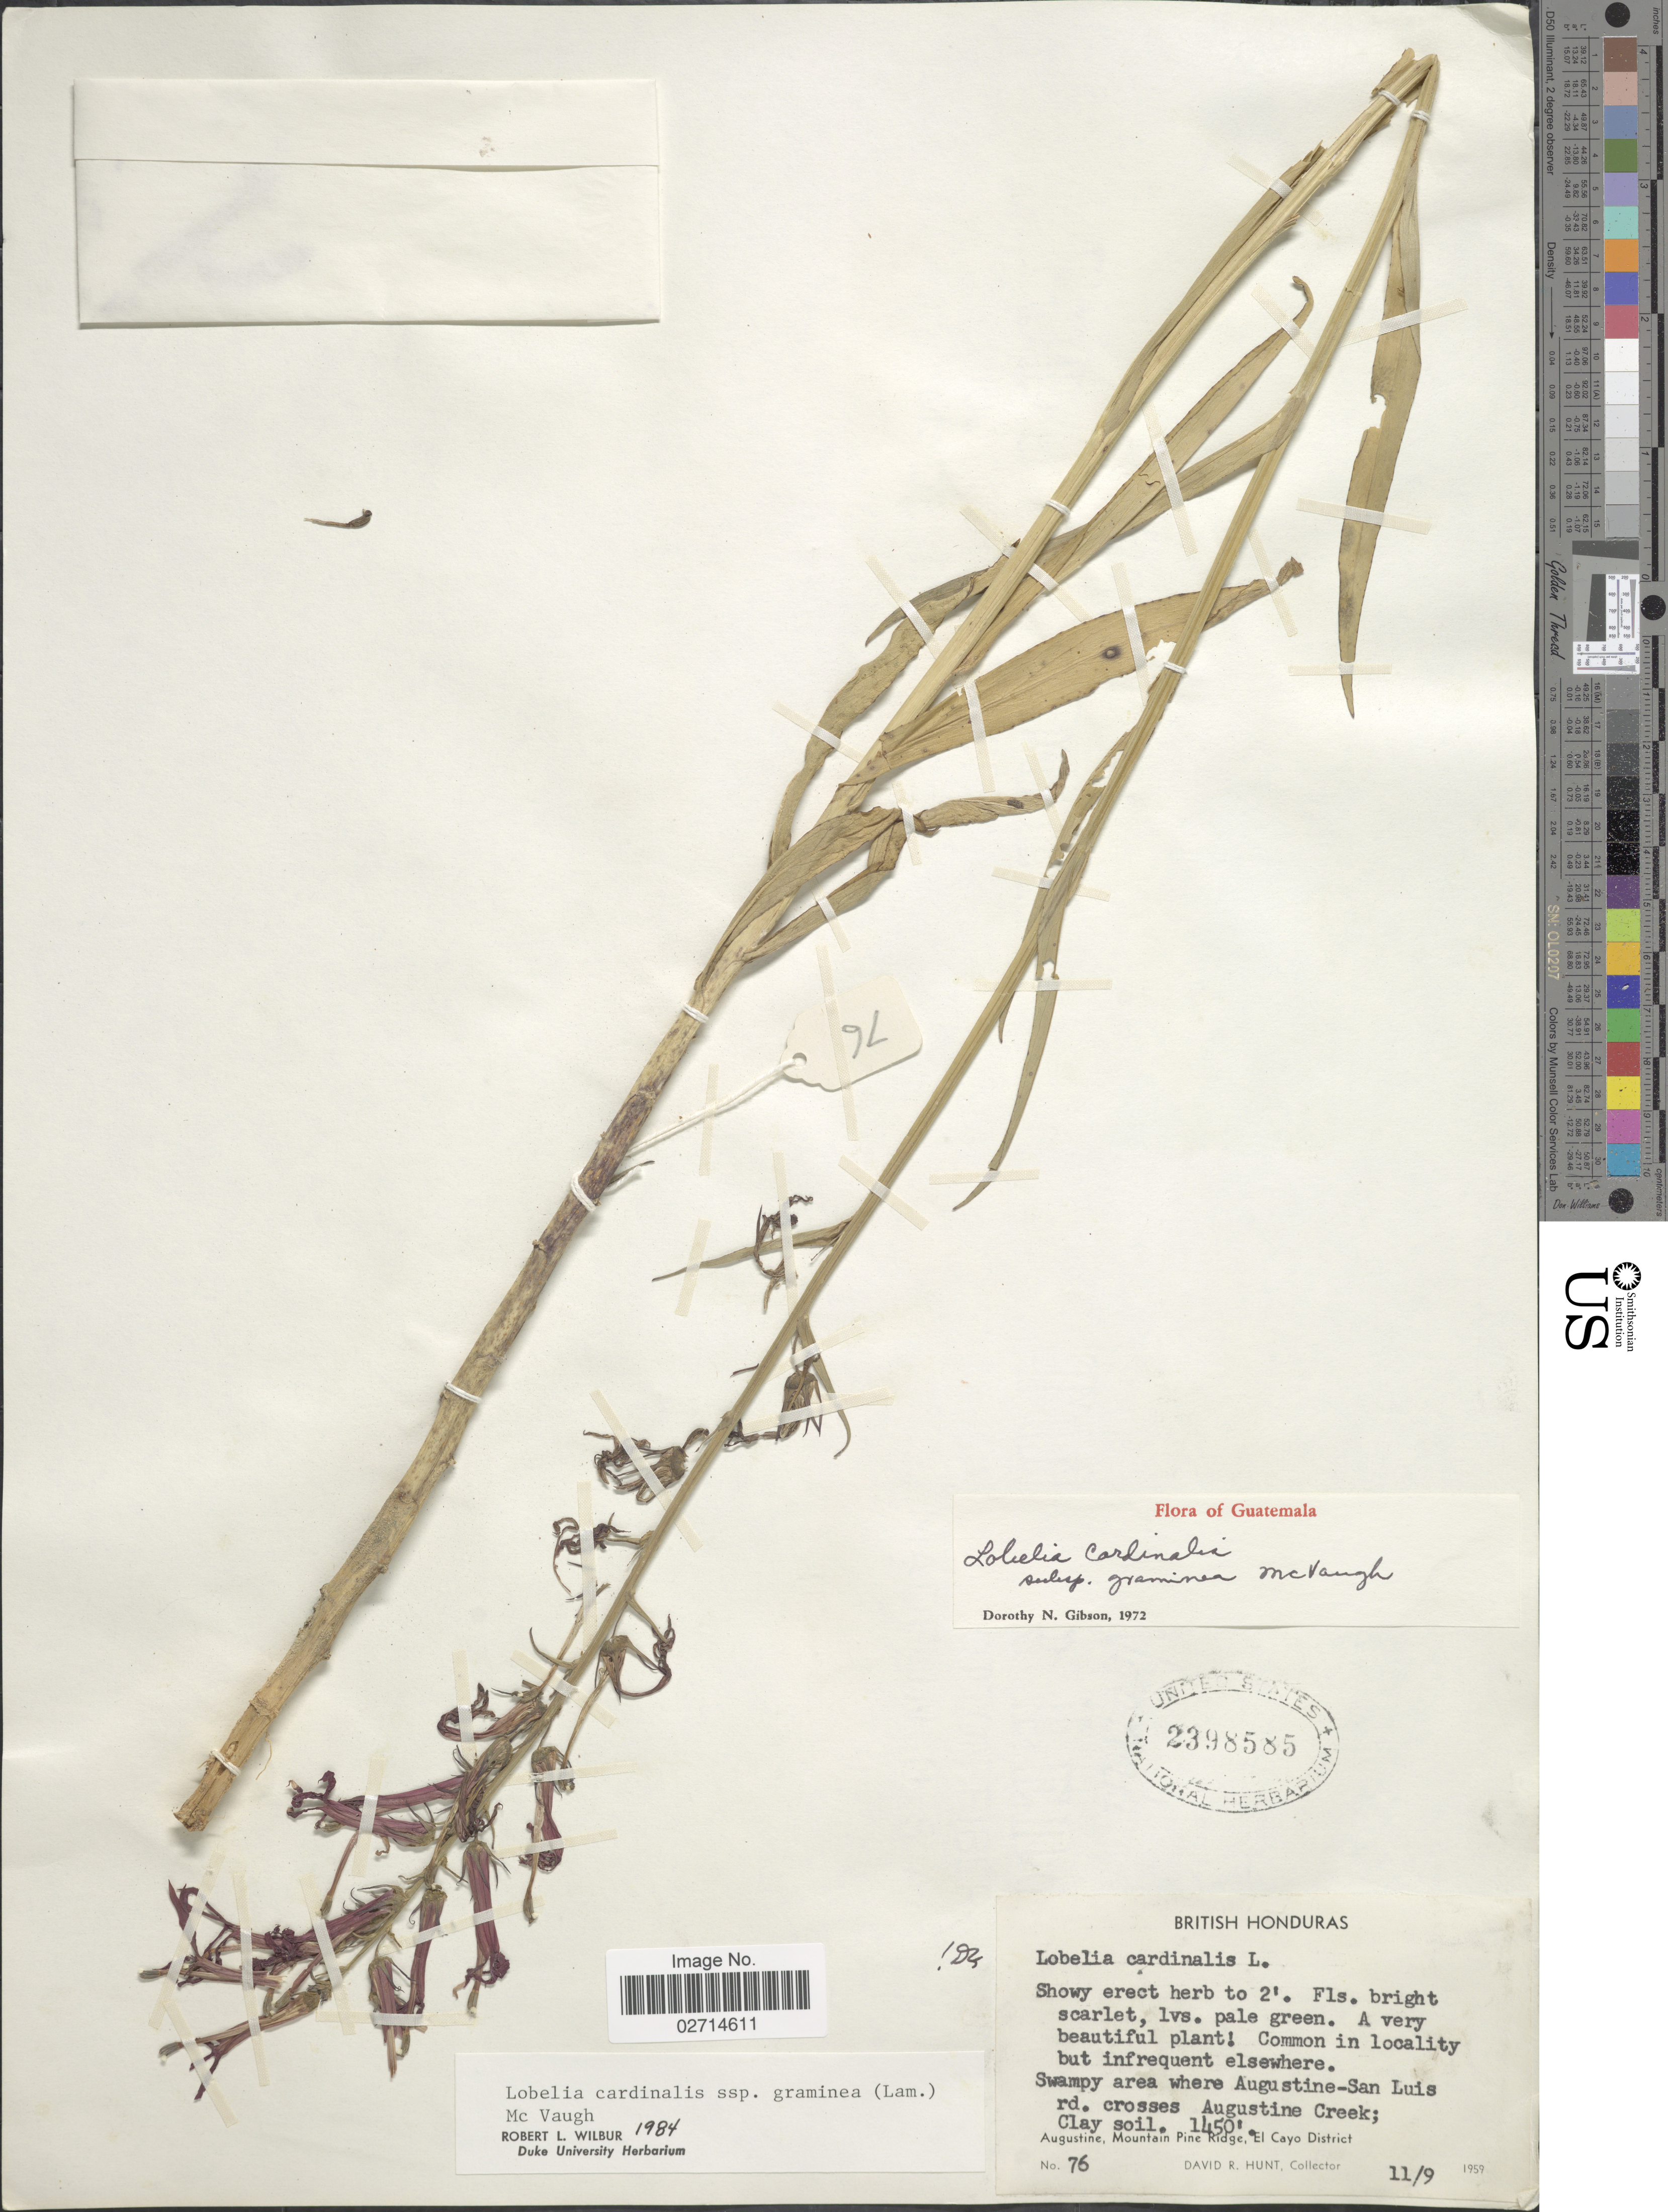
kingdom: Plantae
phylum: Tracheophyta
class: Magnoliopsida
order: Asterales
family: Campanulaceae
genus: Lobelia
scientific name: Lobelia cardinalis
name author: L.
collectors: D. R. Hunt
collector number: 76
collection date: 1959-09-11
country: Belize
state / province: Cayo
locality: British Honduras. Swampy area where Augustine- San Luis rd. crosses Augustine Creek; Clay soil. Augustine, Mountain Pine Ridge, El Cayo District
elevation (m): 442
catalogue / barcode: US 2398585